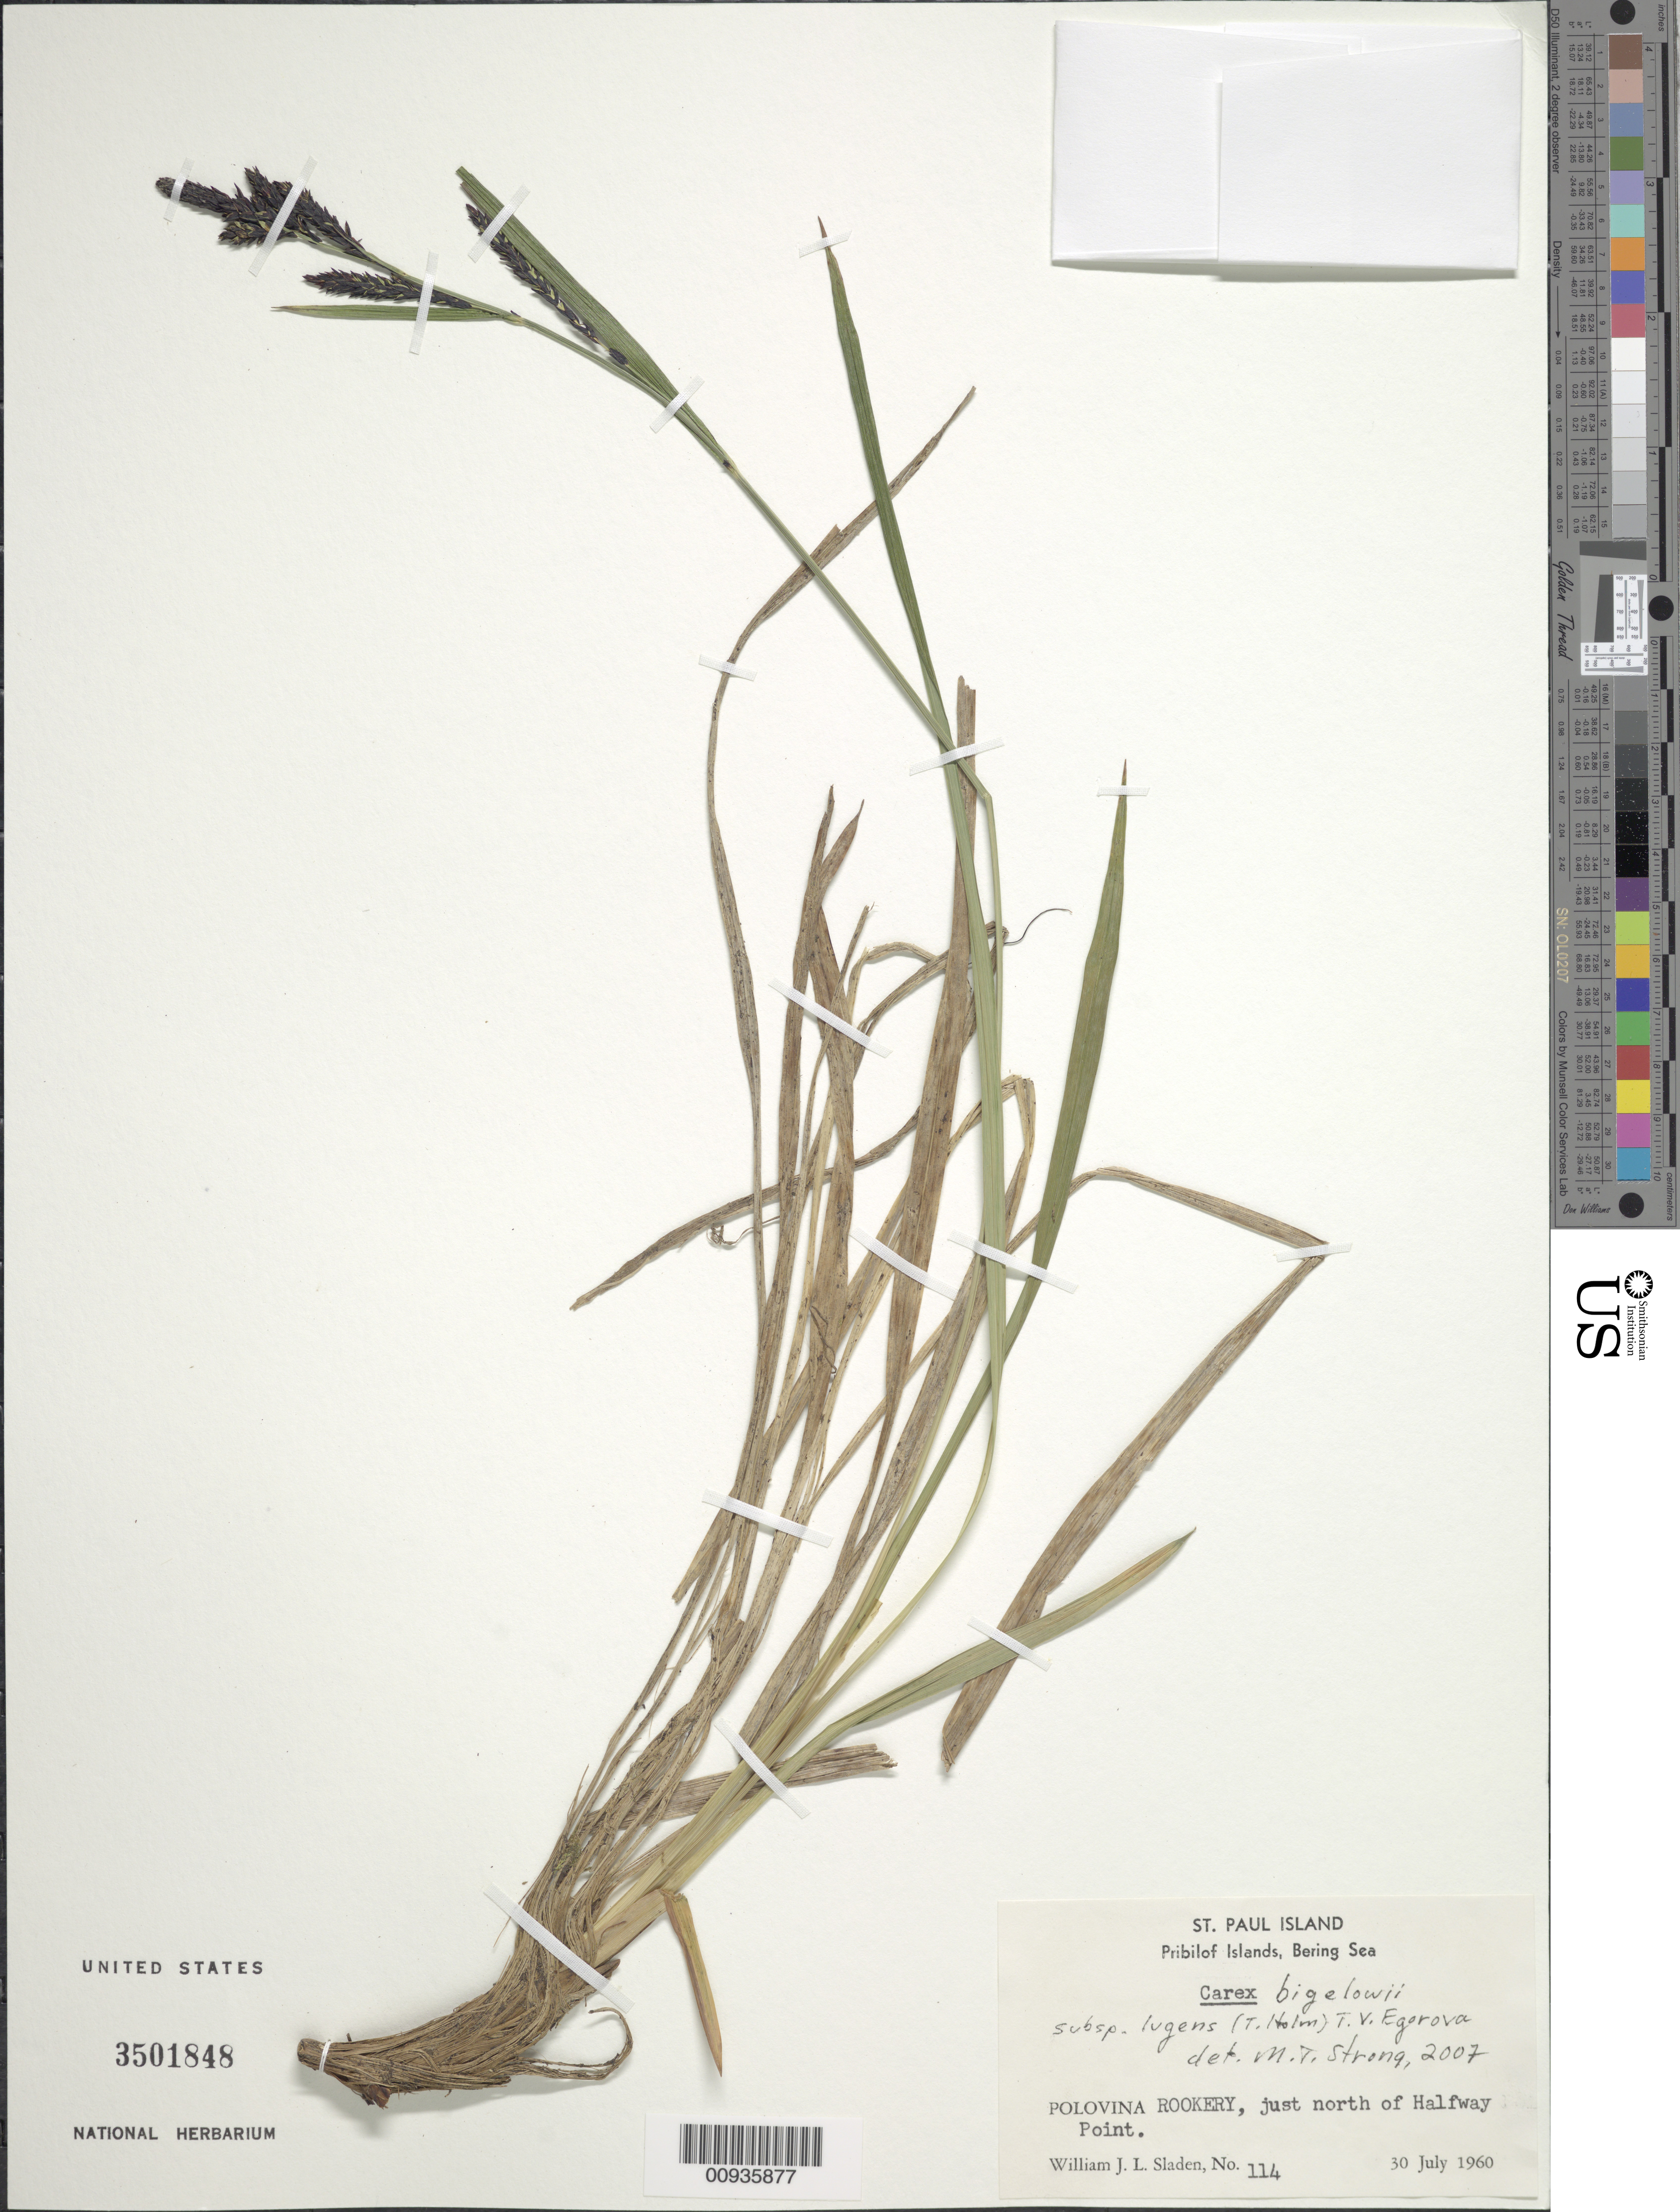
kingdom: Plantae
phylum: Tracheophyta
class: Liliopsida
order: Poales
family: Cyperaceae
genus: Carex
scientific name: Carex bigelowii subsp. lugens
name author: (Holm) T.V. Egorova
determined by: Strong, M. T., (US), Smithsonian Institution - National Museum of Natural History (UNITED STATES)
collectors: W. Sladen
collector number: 114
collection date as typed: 30 Jul 1960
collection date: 1960-07-30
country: United States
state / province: Alaska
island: St. Paul Island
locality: St. Paul Island. Polovina Rookery, just north of Halfway Point., Bering Sea, Pribilof Islands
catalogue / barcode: US 3501848